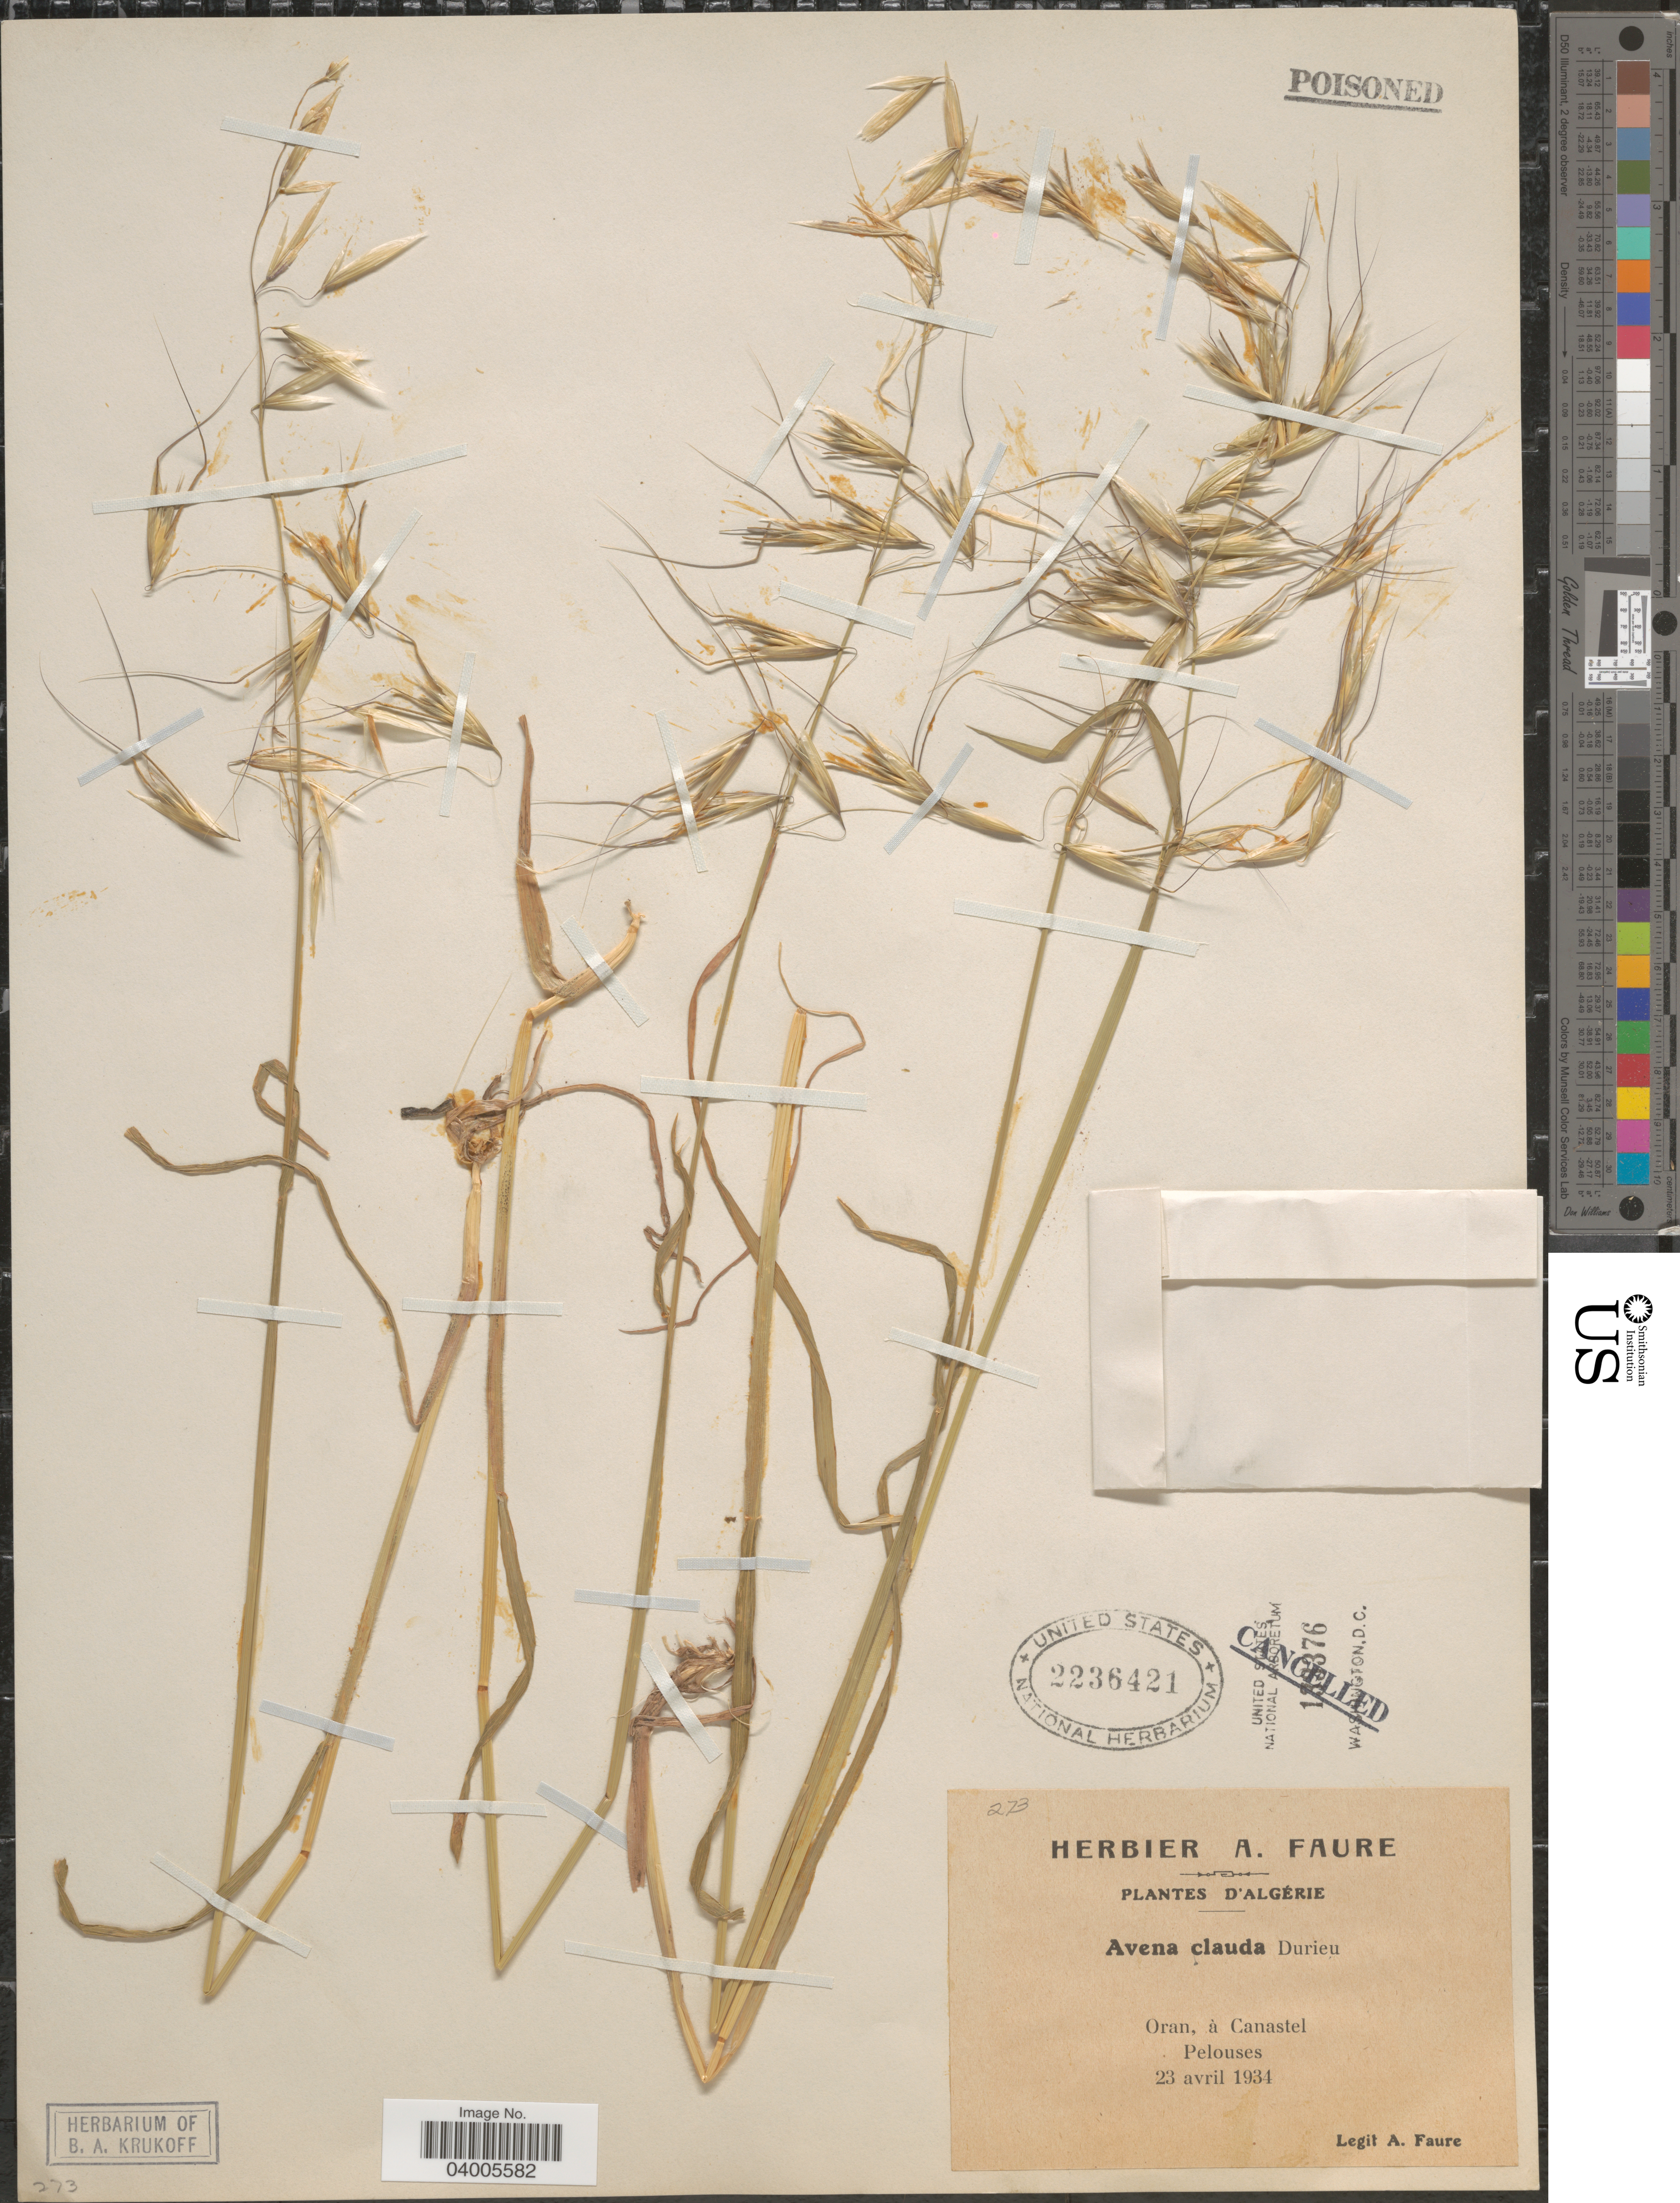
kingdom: Plantae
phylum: Tracheophyta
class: Liliopsida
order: Poales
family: Poaceae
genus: Avena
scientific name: Avena clauda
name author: Durieu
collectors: A. Faure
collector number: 273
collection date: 1934-04-23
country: Algeria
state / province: Oran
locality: D'Algérie. À Canastel. Pelouses.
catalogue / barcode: US 2236421